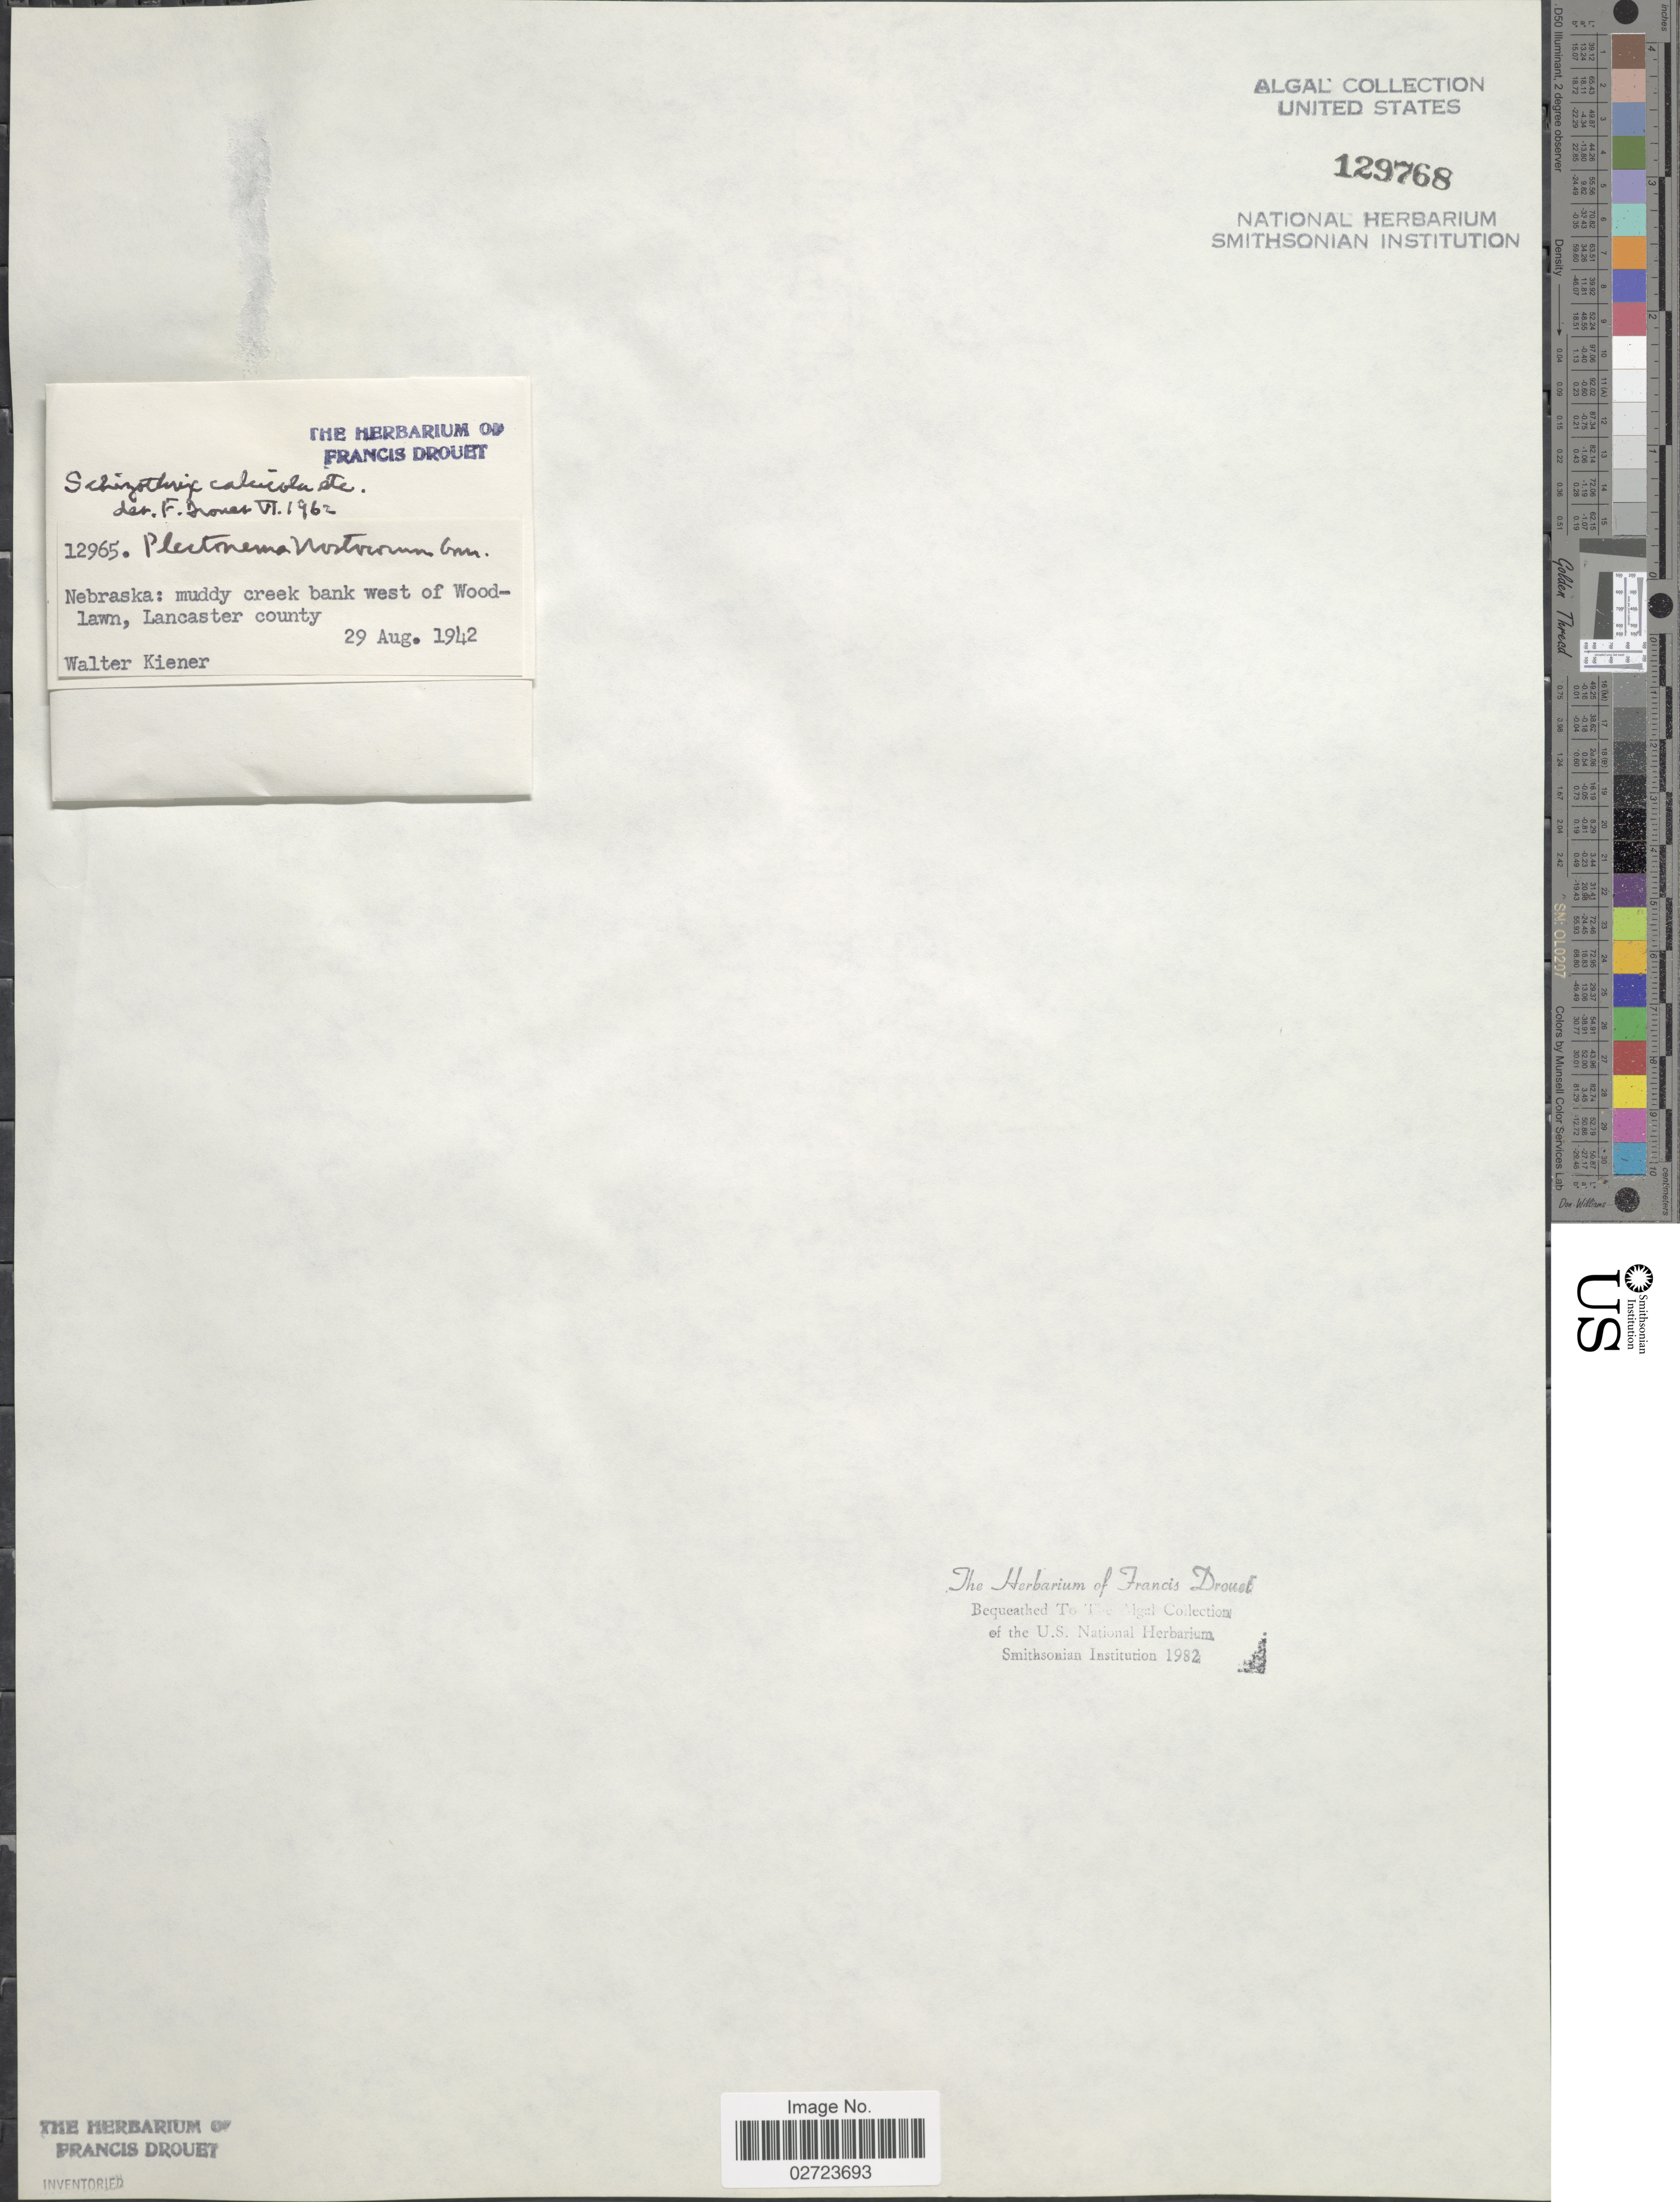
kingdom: Bacteria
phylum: Cyanobacteria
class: Cyanobacteriia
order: Leptolyngbyales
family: Trichocoleusaceae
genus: Schizothrix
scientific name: Schizothrix calcicola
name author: Gomont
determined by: Drouet, F. E.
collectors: W. B. Kiener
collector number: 12965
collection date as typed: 29 Aug 1942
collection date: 1942-08-29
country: United States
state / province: Nebraska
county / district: Lancaster County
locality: Woodlawn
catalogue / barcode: US 129768